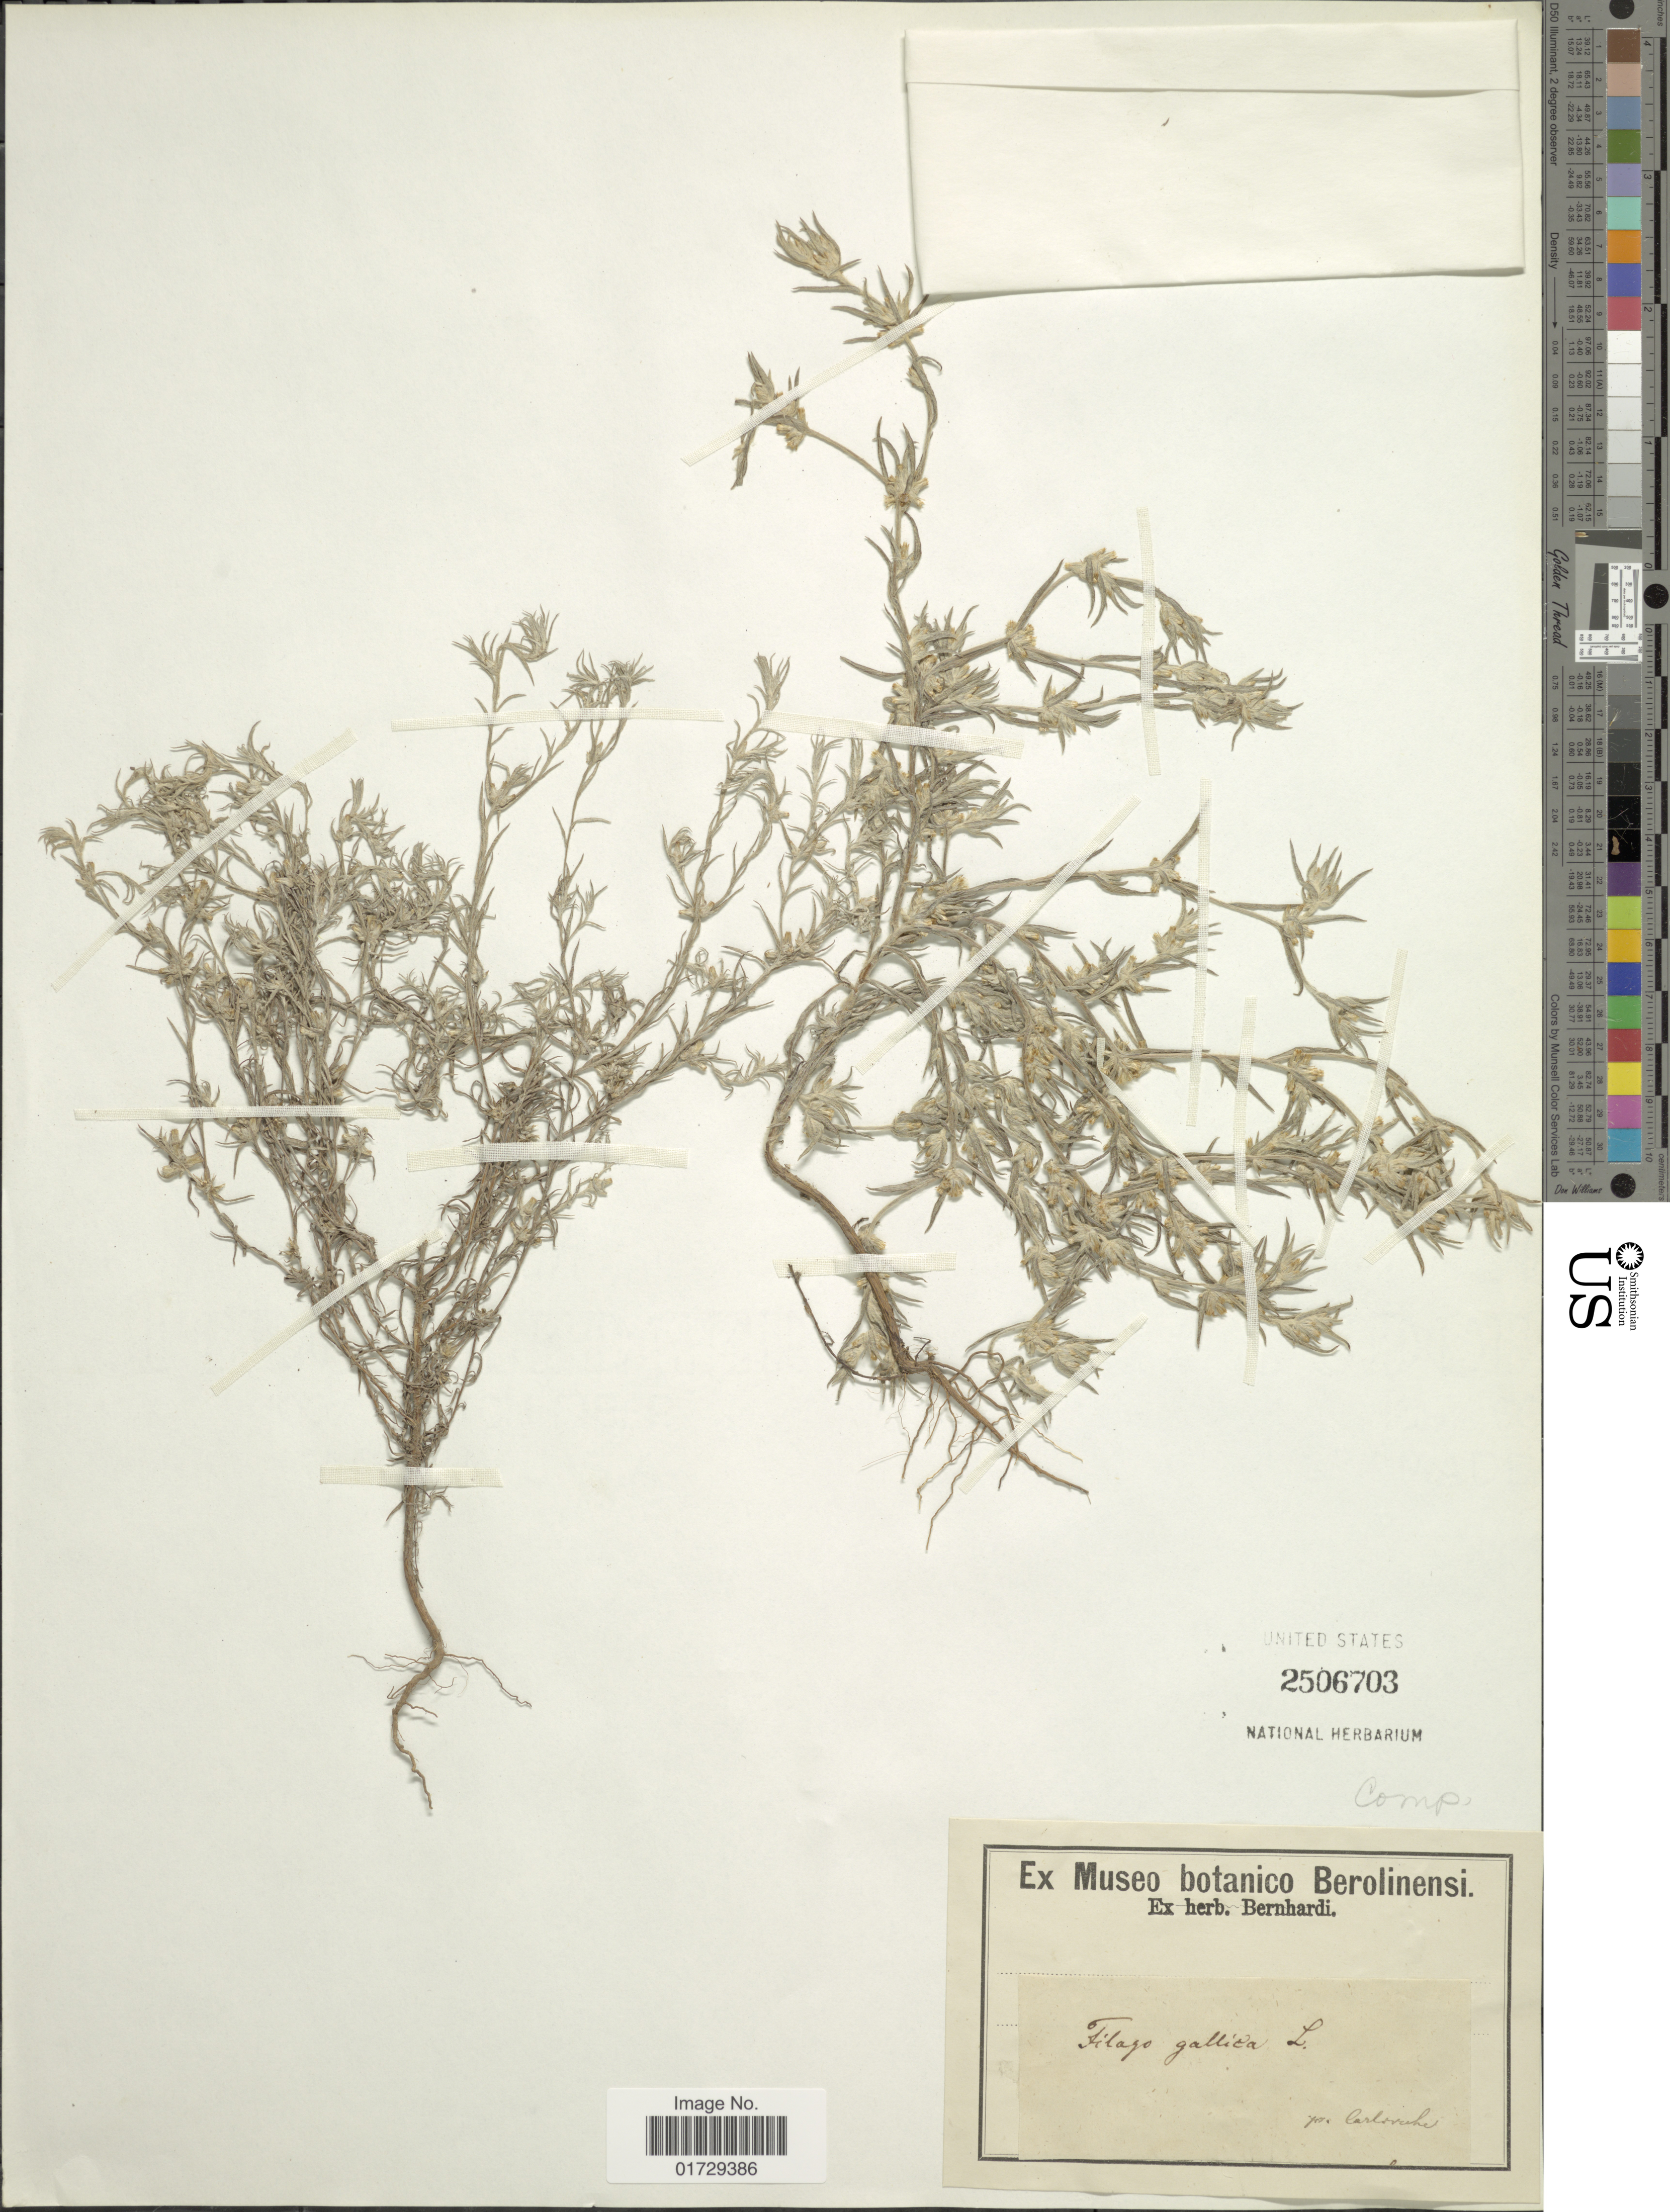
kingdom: Plantae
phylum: Tracheophyta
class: Magnoliopsida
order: Asterales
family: Asteraceae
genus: Filago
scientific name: Filago gallica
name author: L.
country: Germany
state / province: Baden-Württemberg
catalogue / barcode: US 2506703